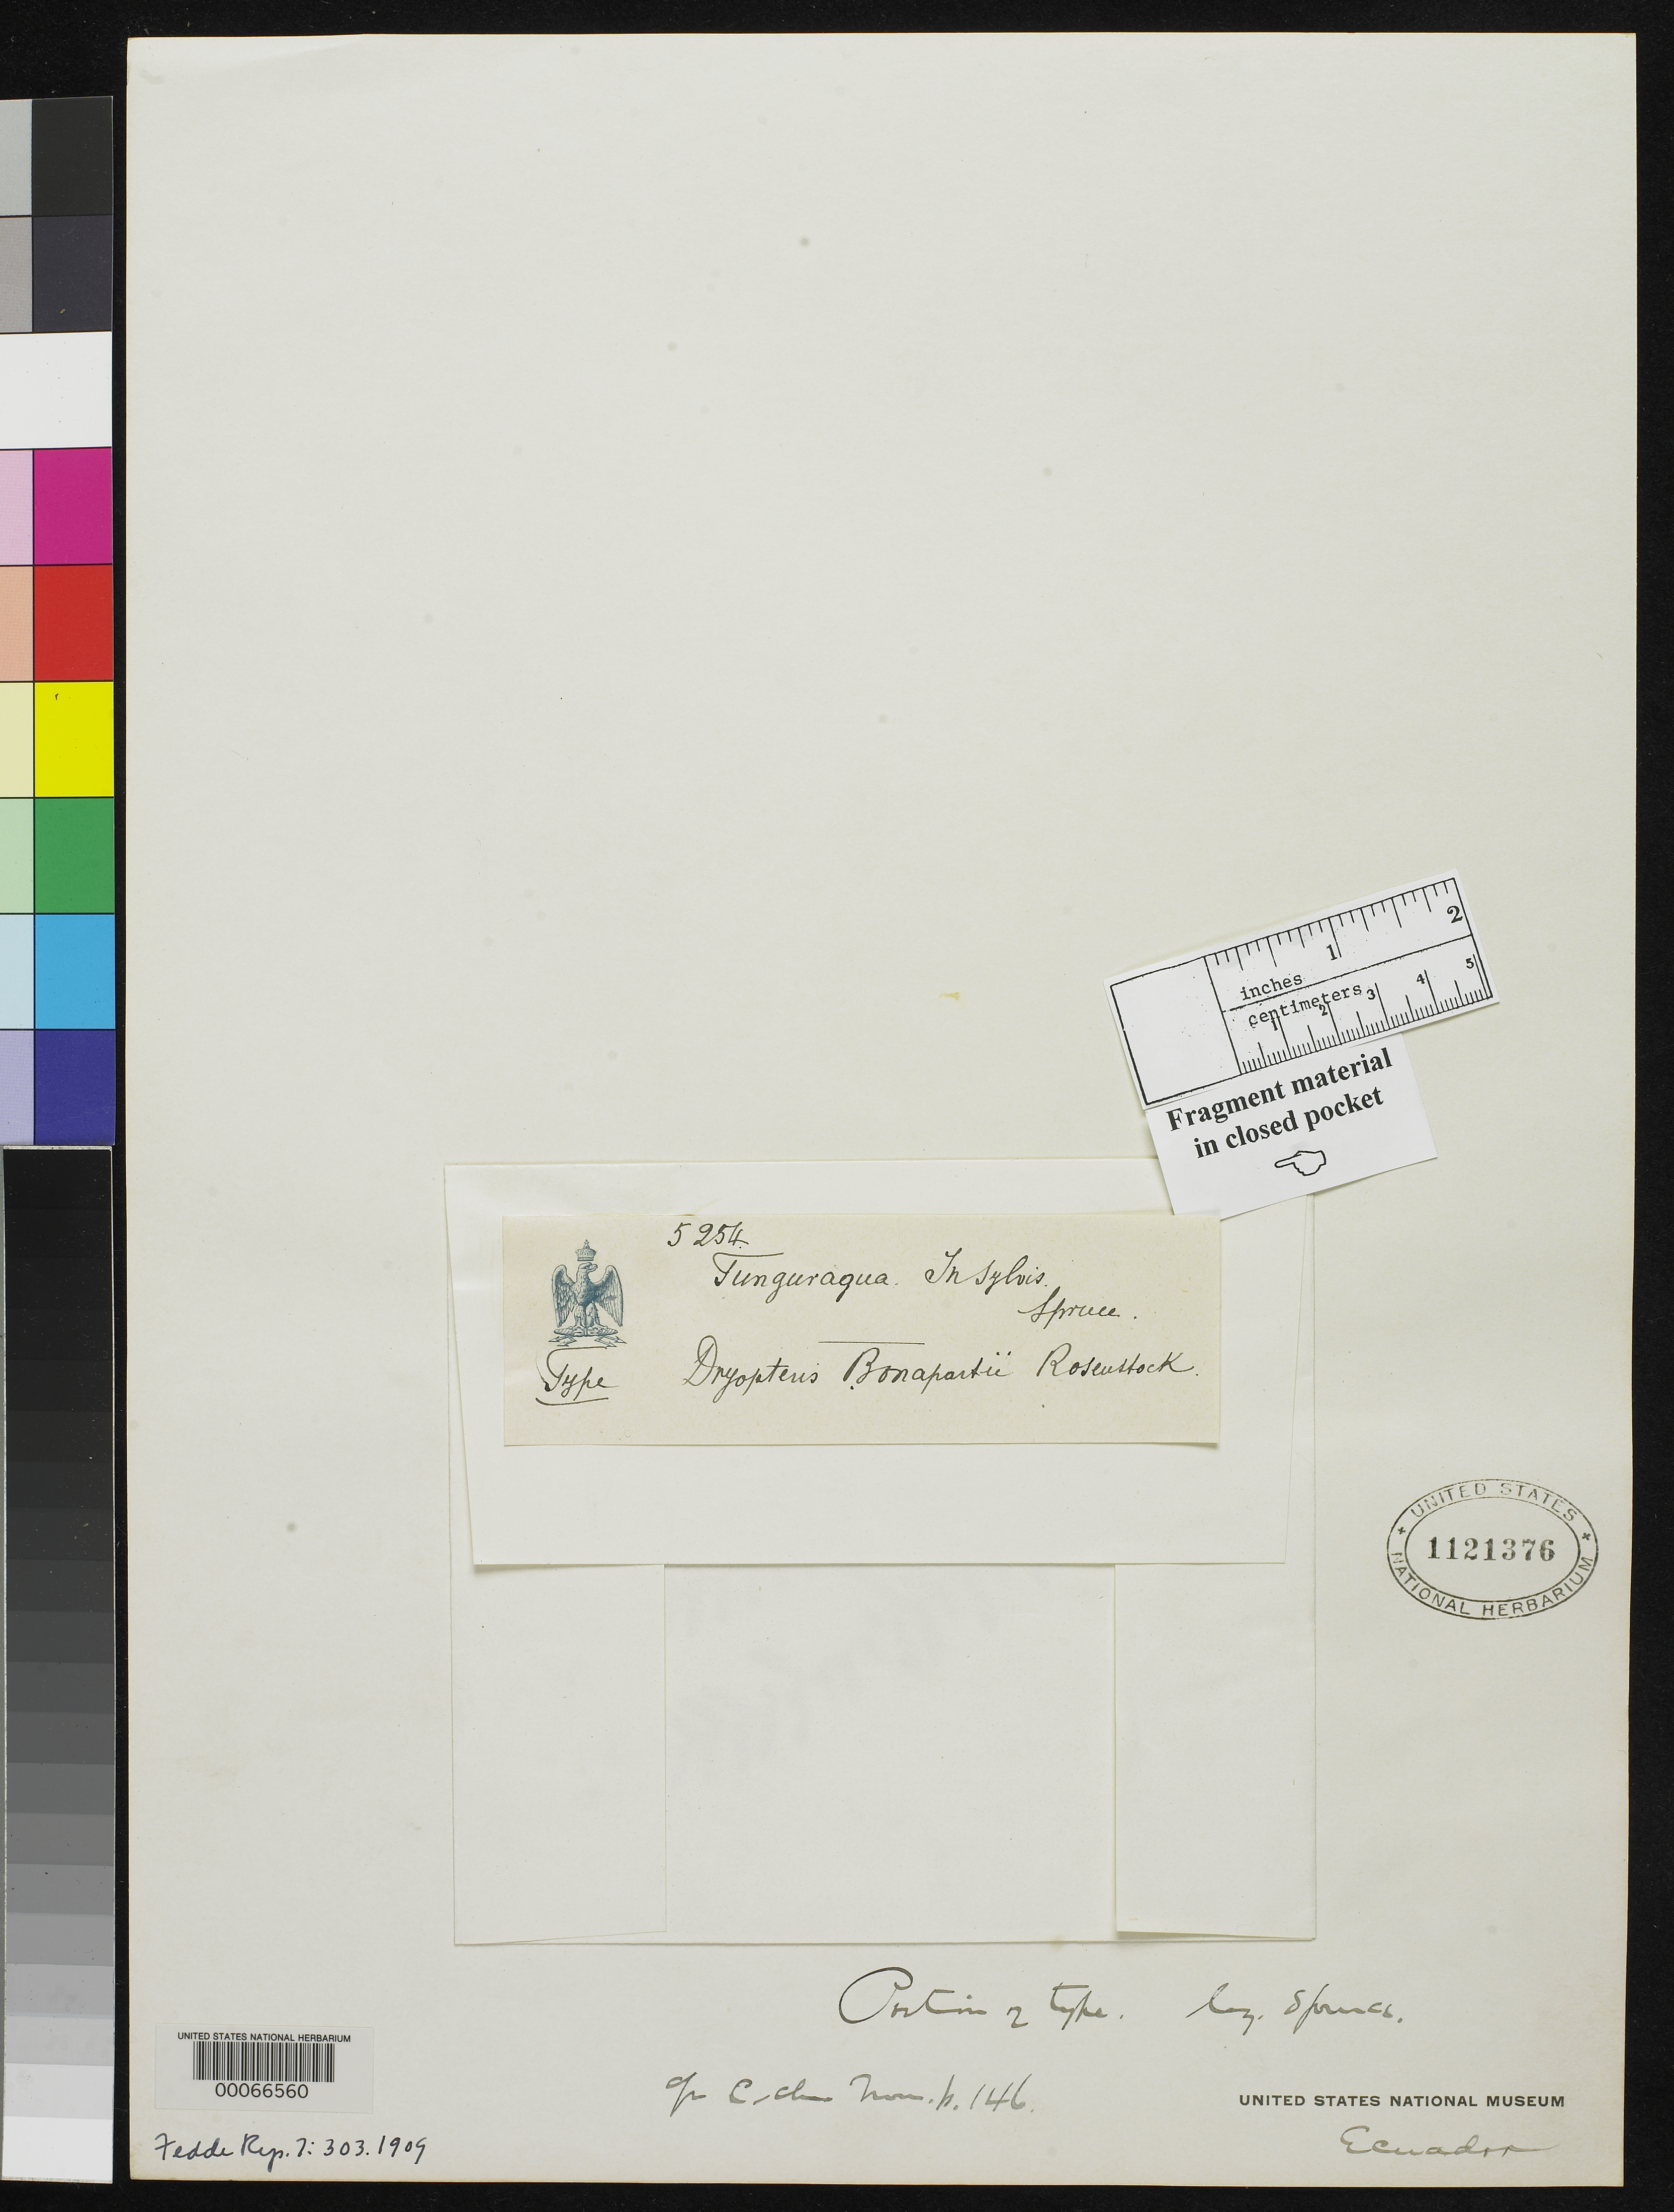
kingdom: Plantae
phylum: Tracheophyta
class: Polypodiopsida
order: Polypodiales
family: Dryopteridaceae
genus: Dryopteris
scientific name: Dryopteris bonapartei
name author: Rosenst.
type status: Isotype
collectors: R. Spruce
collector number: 5254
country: Ecuador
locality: Monte Tunguragua, andium Quitensium.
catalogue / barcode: US 1121376